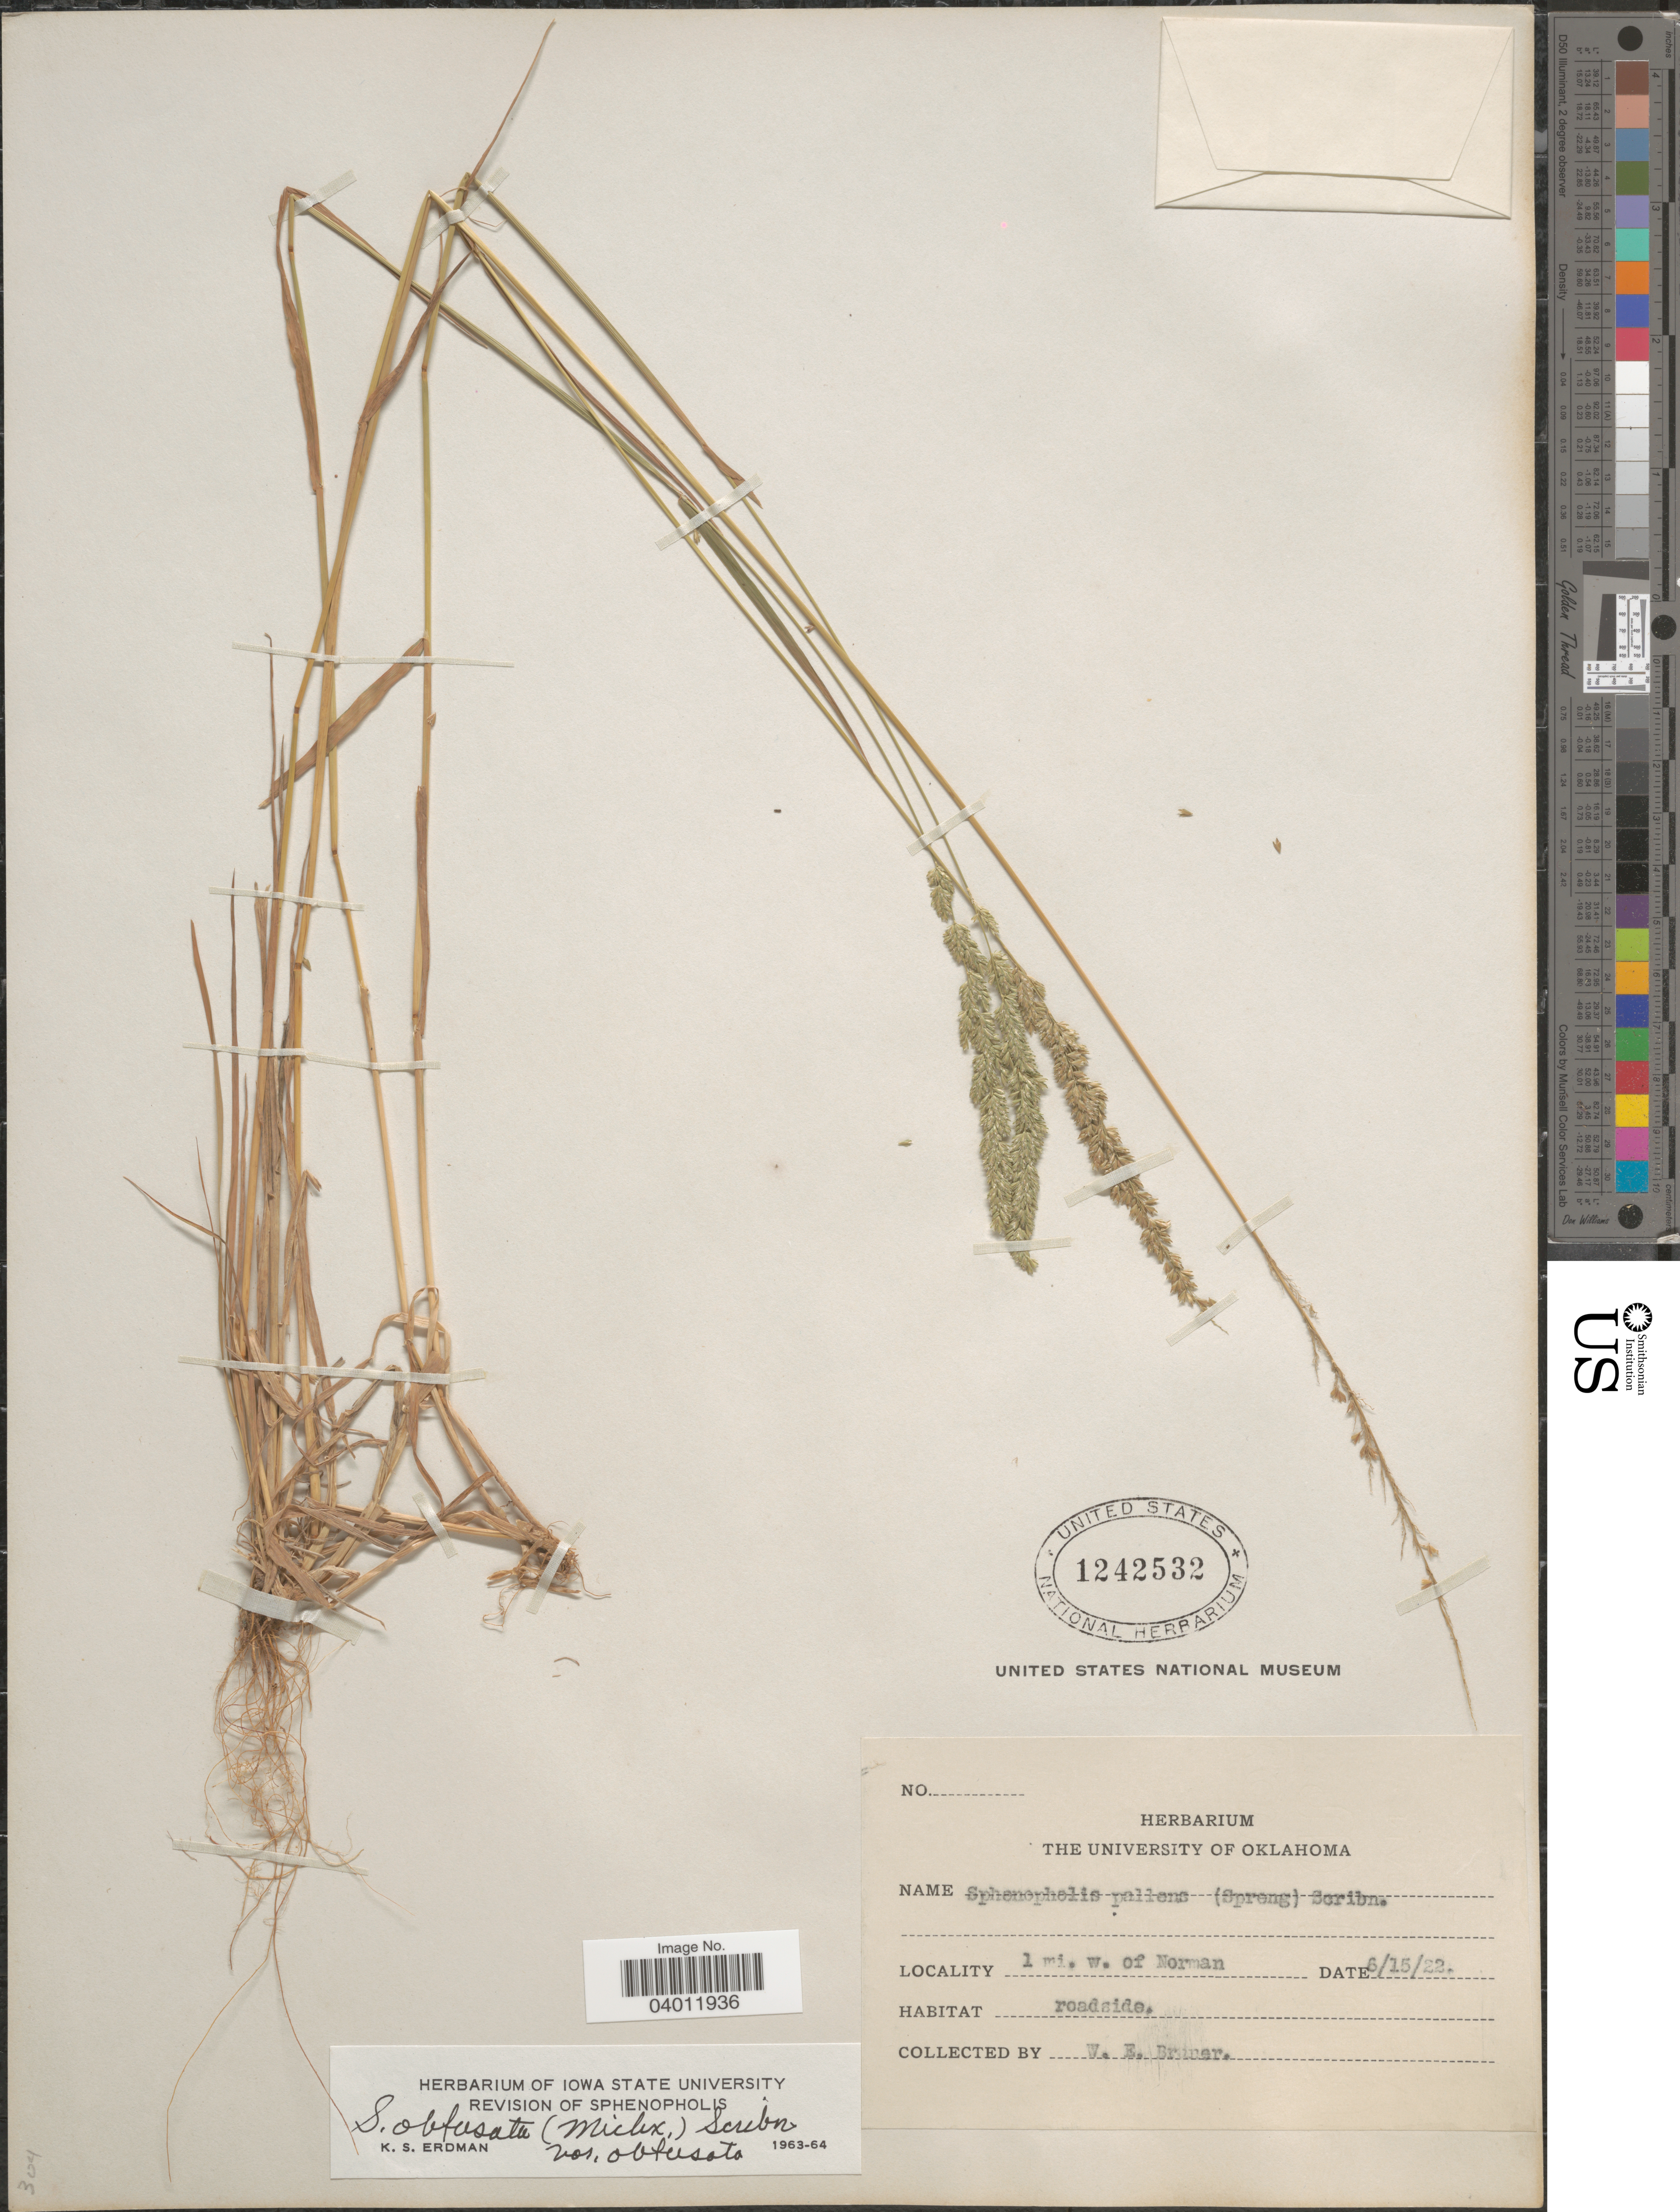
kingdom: Plantae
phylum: Tracheophyta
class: Liliopsida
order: Poales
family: Poaceae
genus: Sphenopholis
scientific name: Sphenopholis obtusata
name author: (Michx.) Scribn.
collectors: W. Bruner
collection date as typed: Transcribed d/m/y: 15/6/22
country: United States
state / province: Oklahoma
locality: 1 mi. w. of Norman.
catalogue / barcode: US 1242532